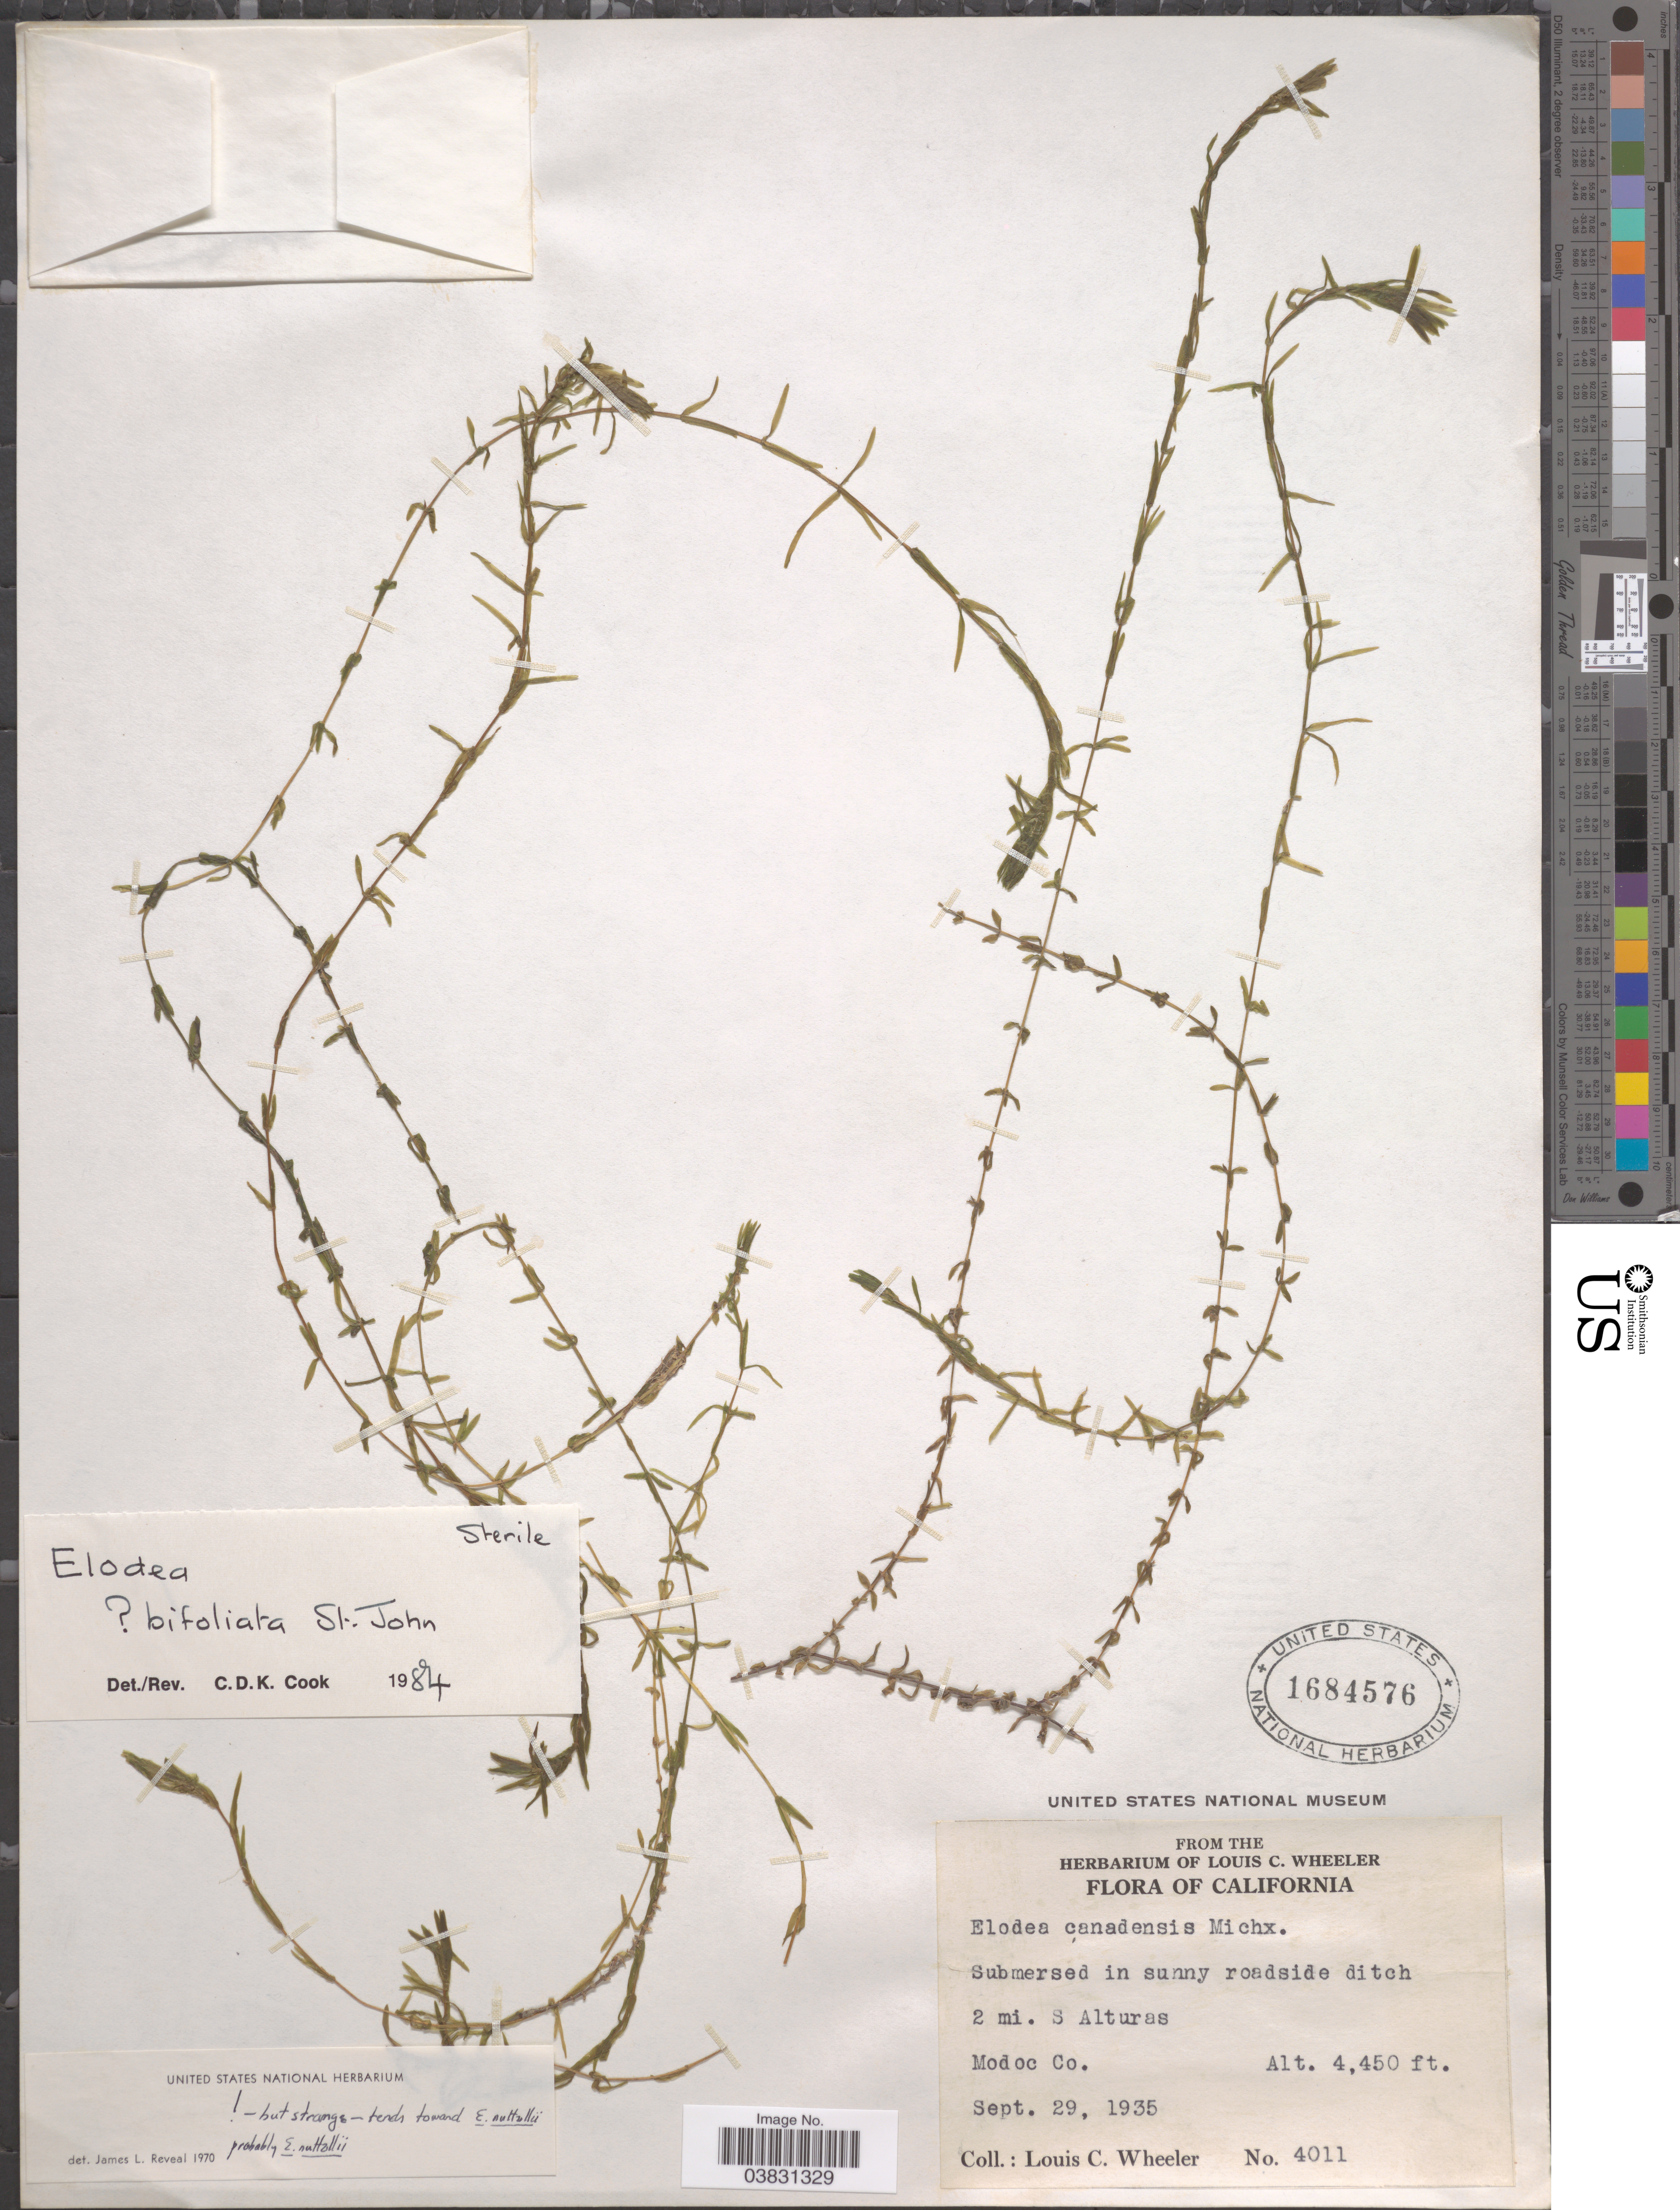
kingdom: Plantae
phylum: Tracheophyta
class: Liliopsida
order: Alismatales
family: Hydrocharitaceae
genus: Elodea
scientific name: Elodea bifoliata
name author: H. St. John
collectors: L. C. Wheeler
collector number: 4011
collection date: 1935-09-29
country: United States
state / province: California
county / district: Modoc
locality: In sunny roadside ditch 2 mi. S Alturas. Modoc Co.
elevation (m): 1356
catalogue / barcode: US 1684576